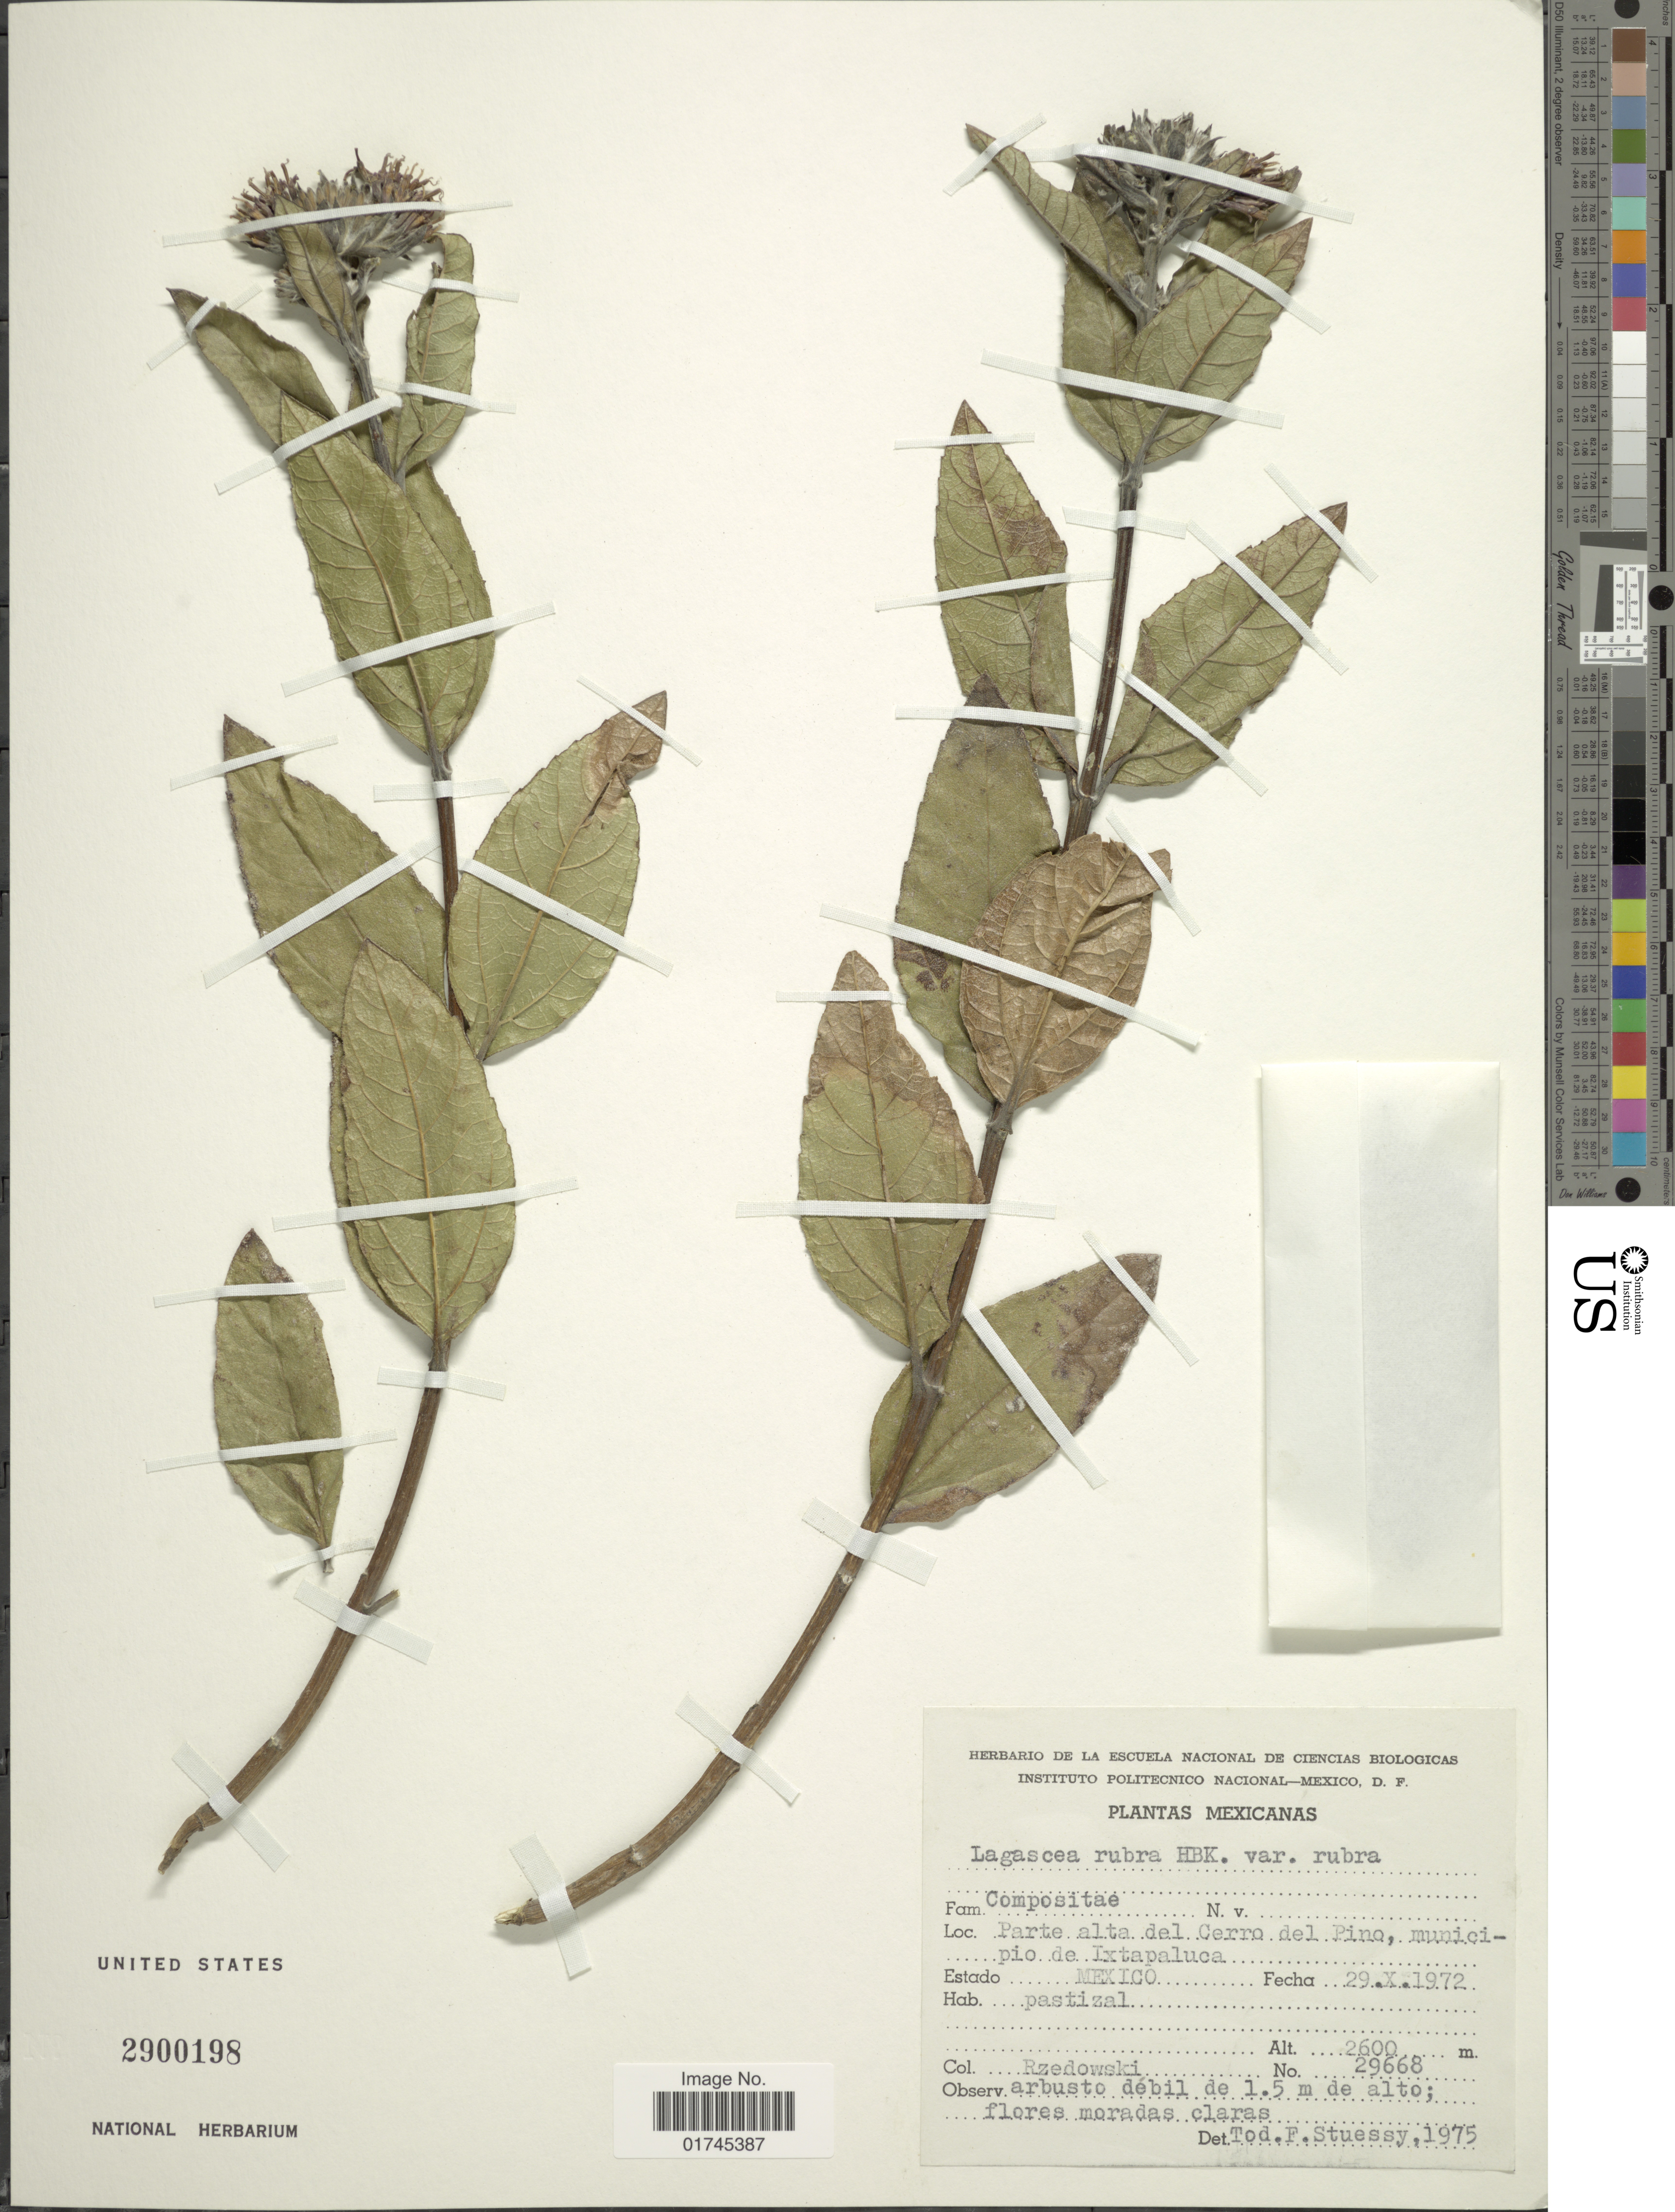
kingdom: Plantae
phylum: Tracheophyta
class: Magnoliopsida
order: Asterales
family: Asteraceae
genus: Lagascea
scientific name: Lagascea rigida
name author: Cav.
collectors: Rzedowski, --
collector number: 29668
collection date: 1972-10-29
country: Mexico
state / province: México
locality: Parte alta del Cerro del Pino, municipio de Ixtapaluca, estado Mexico.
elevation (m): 2600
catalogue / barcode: US 2900198